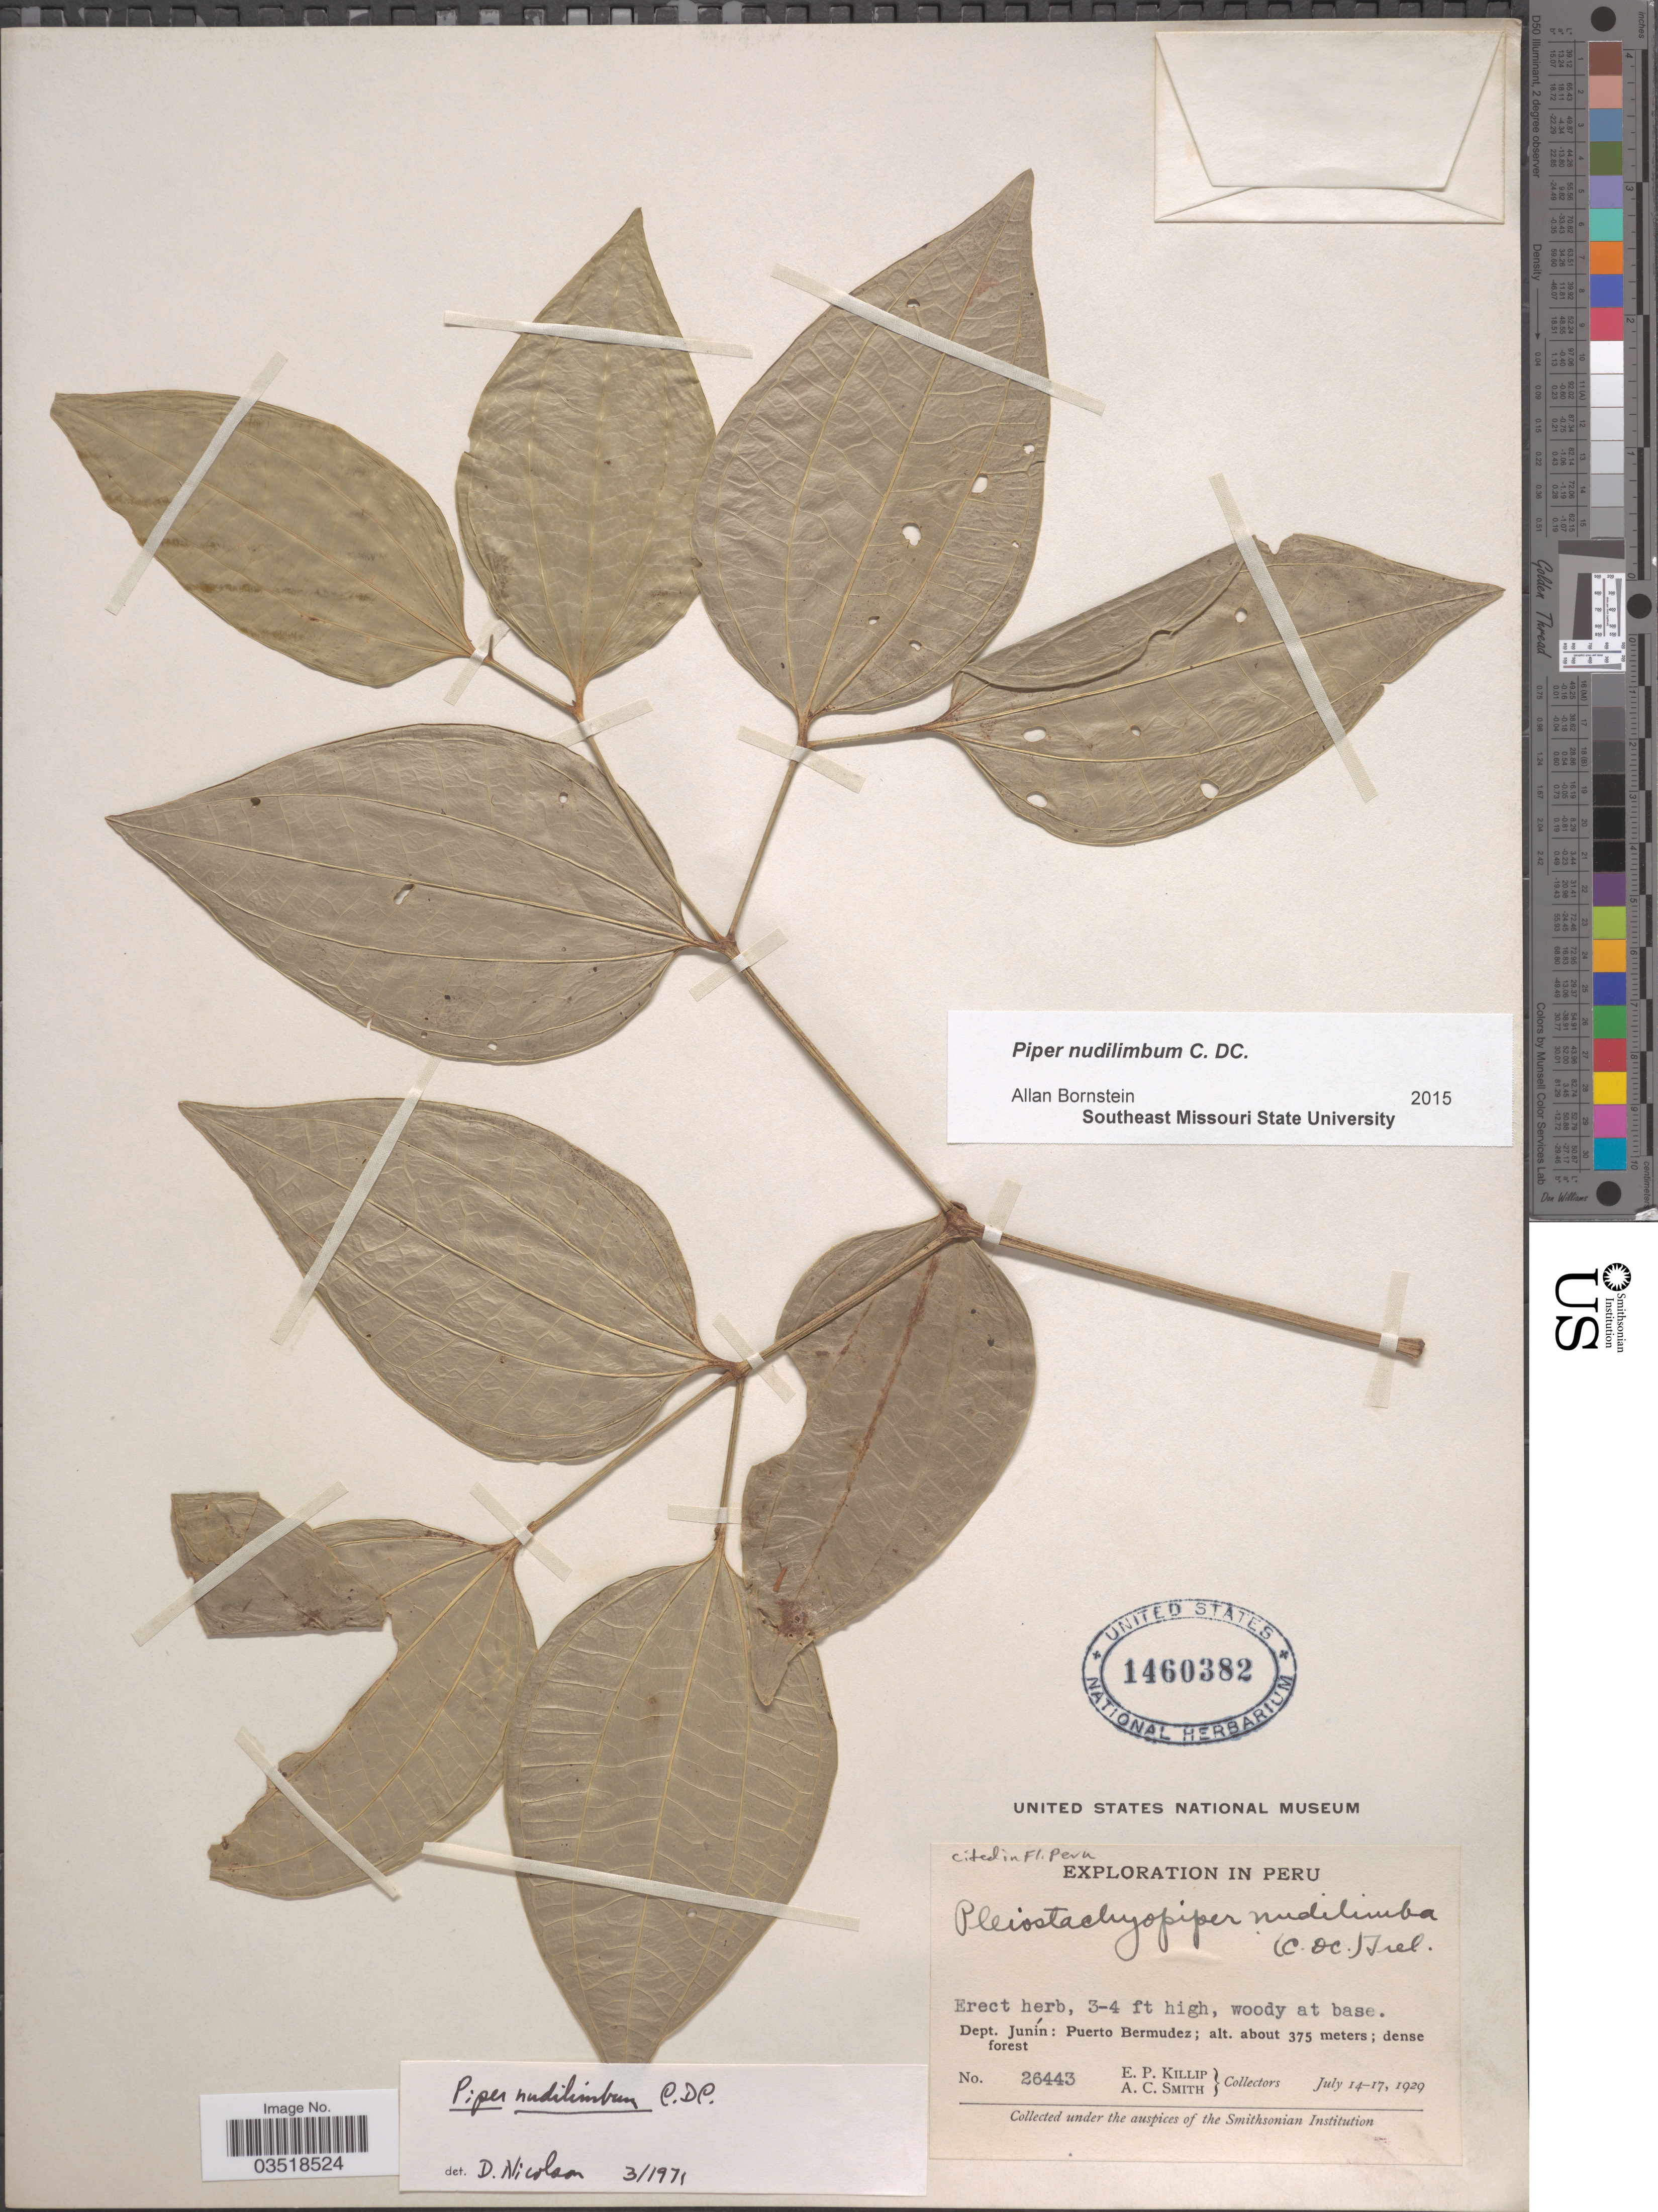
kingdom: Plantae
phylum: Tracheophyta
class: Magnoliopsida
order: Piperales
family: Piperaceae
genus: Piper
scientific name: Piper nudilimbum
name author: C. DC.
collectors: E. P. Killip & A. C. Smith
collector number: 26443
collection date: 1929-07-14/1929-07-17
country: Peru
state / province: Junín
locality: Dep. Junín: Puerto Bermudez.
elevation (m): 375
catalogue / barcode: US 1460382